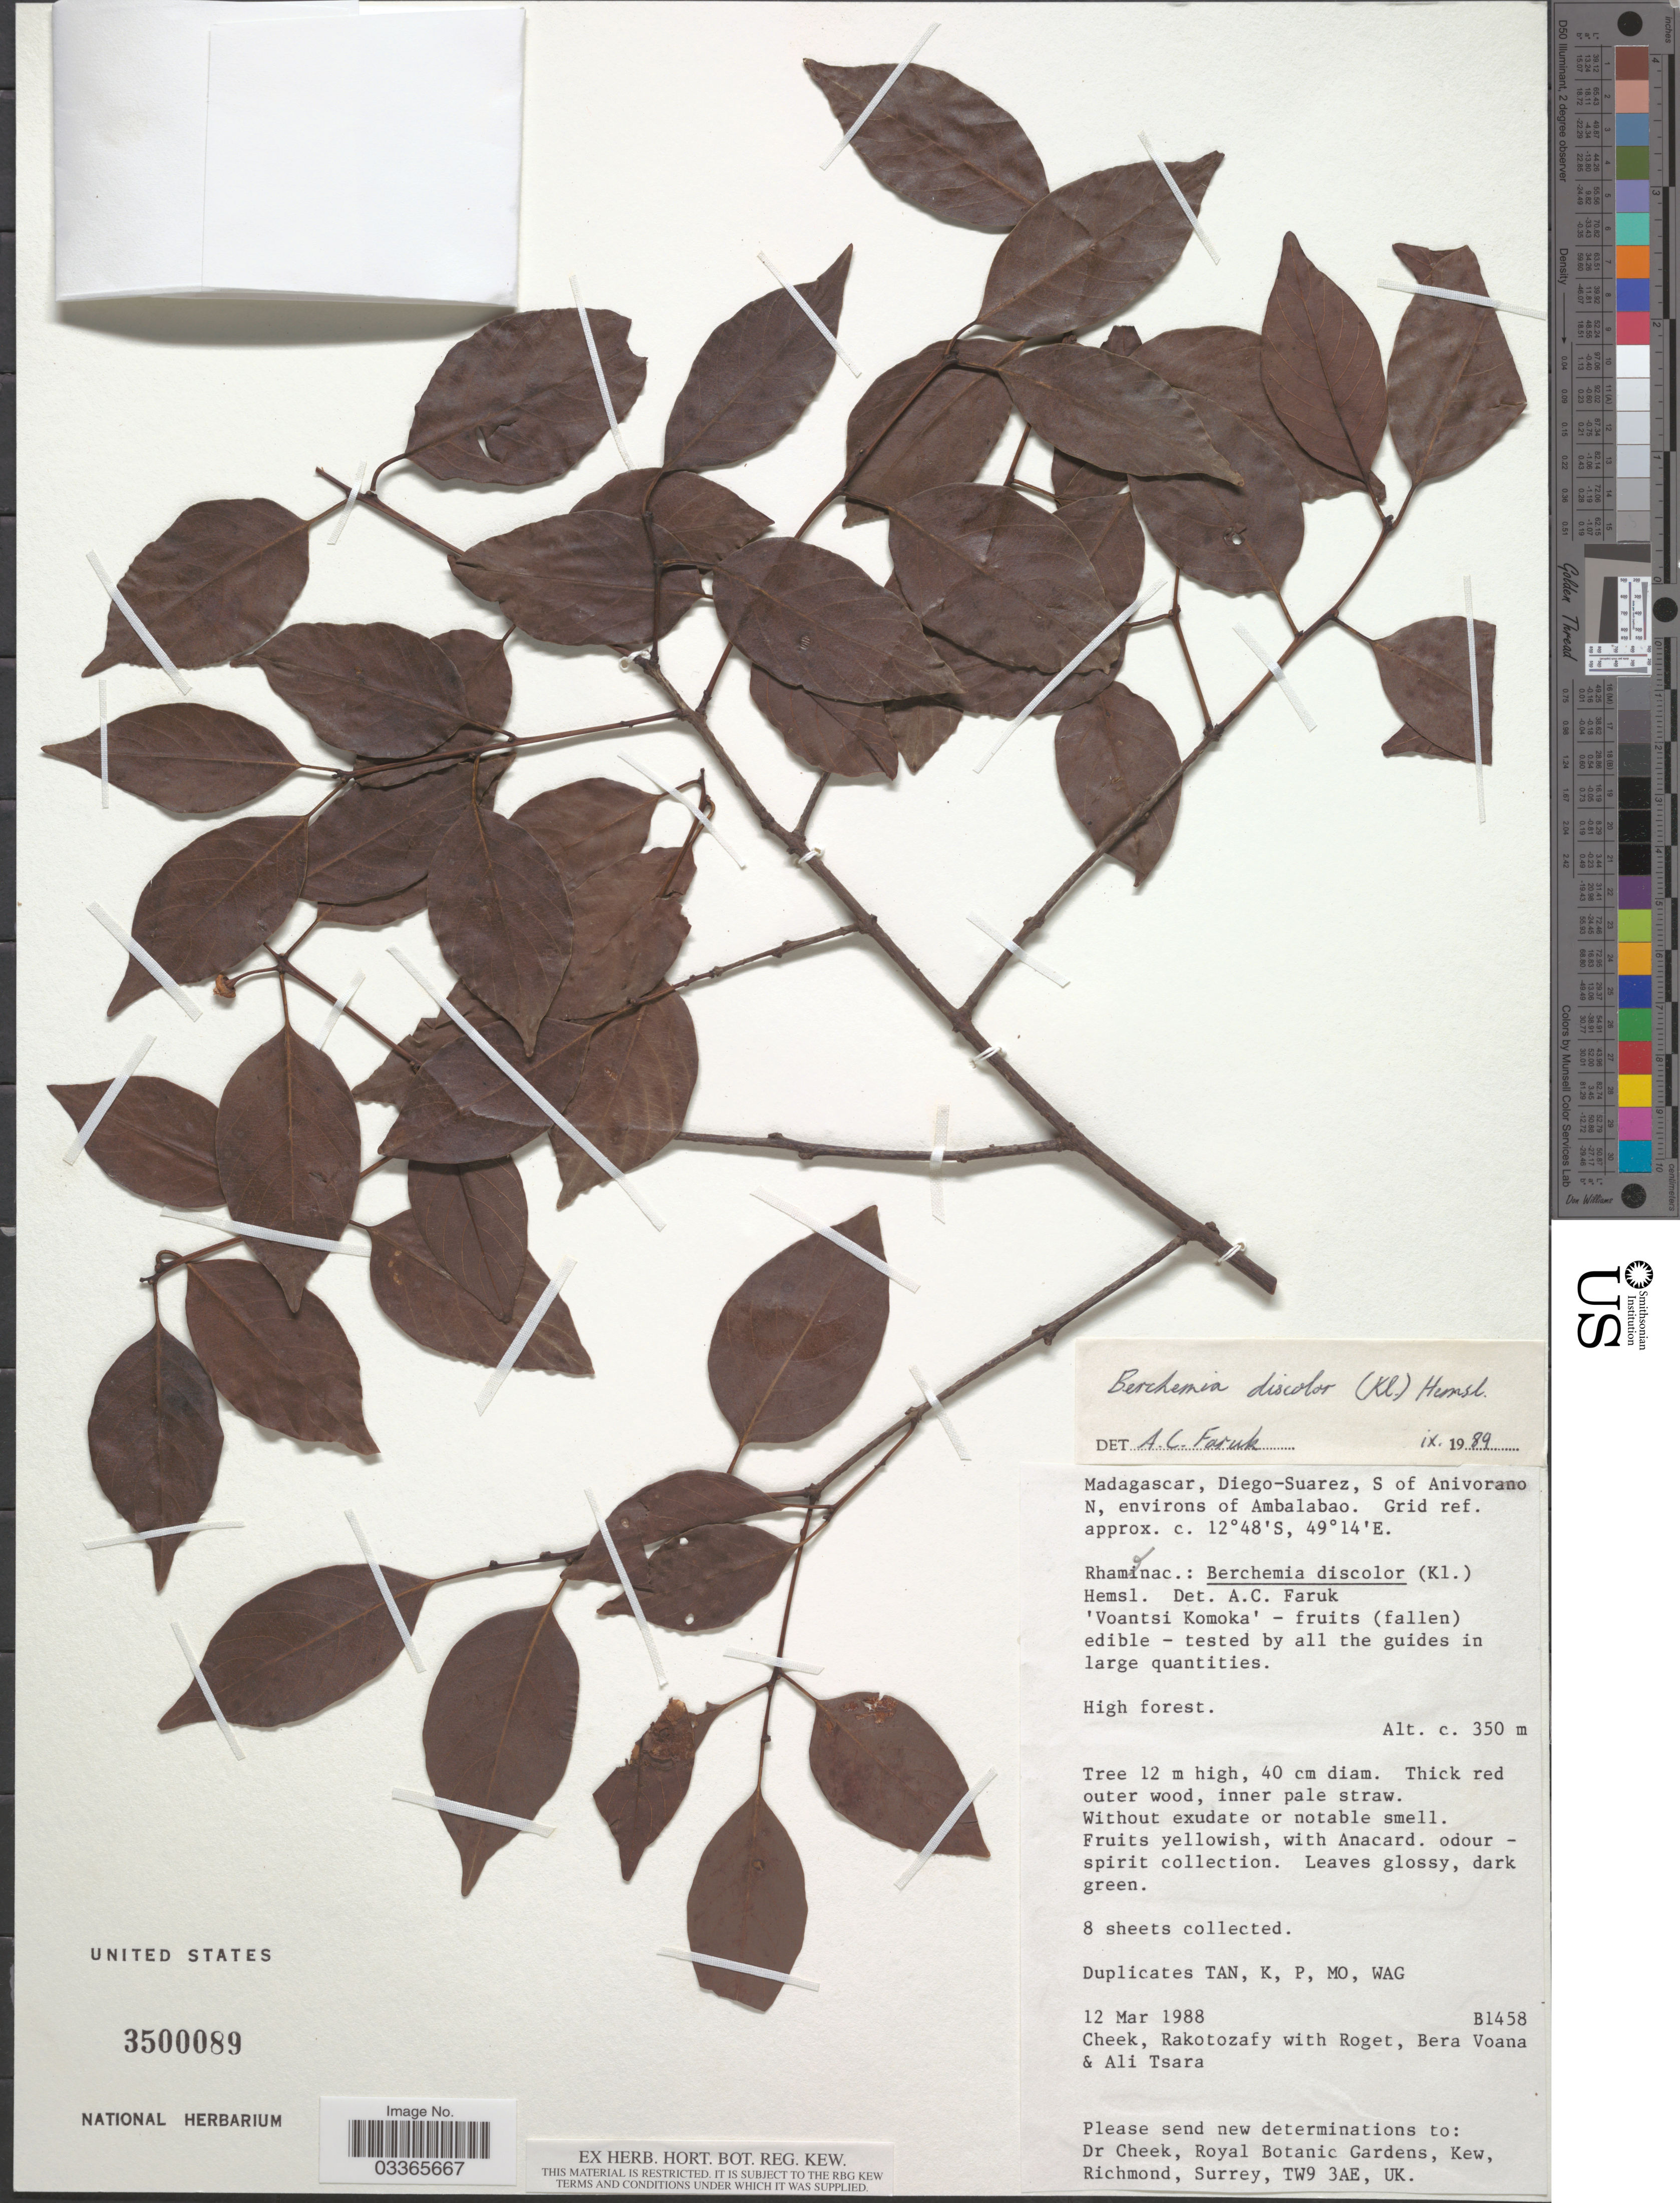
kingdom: Plantae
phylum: Tracheophyta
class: Magnoliopsida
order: Rosales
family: Rhamnaceae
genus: Phyllogeiton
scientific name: Phyllogeiton discolor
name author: (Klotzsch) Herzog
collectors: -. Cheek, Rakotozafy, -. Roget, -. Bera Voana & -. Ali Tsara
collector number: B1458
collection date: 1988-03-12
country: Madagascar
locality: Diego-Suarez, S of Anivorano N, environs of Ambalabao.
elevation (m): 350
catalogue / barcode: US 3500089